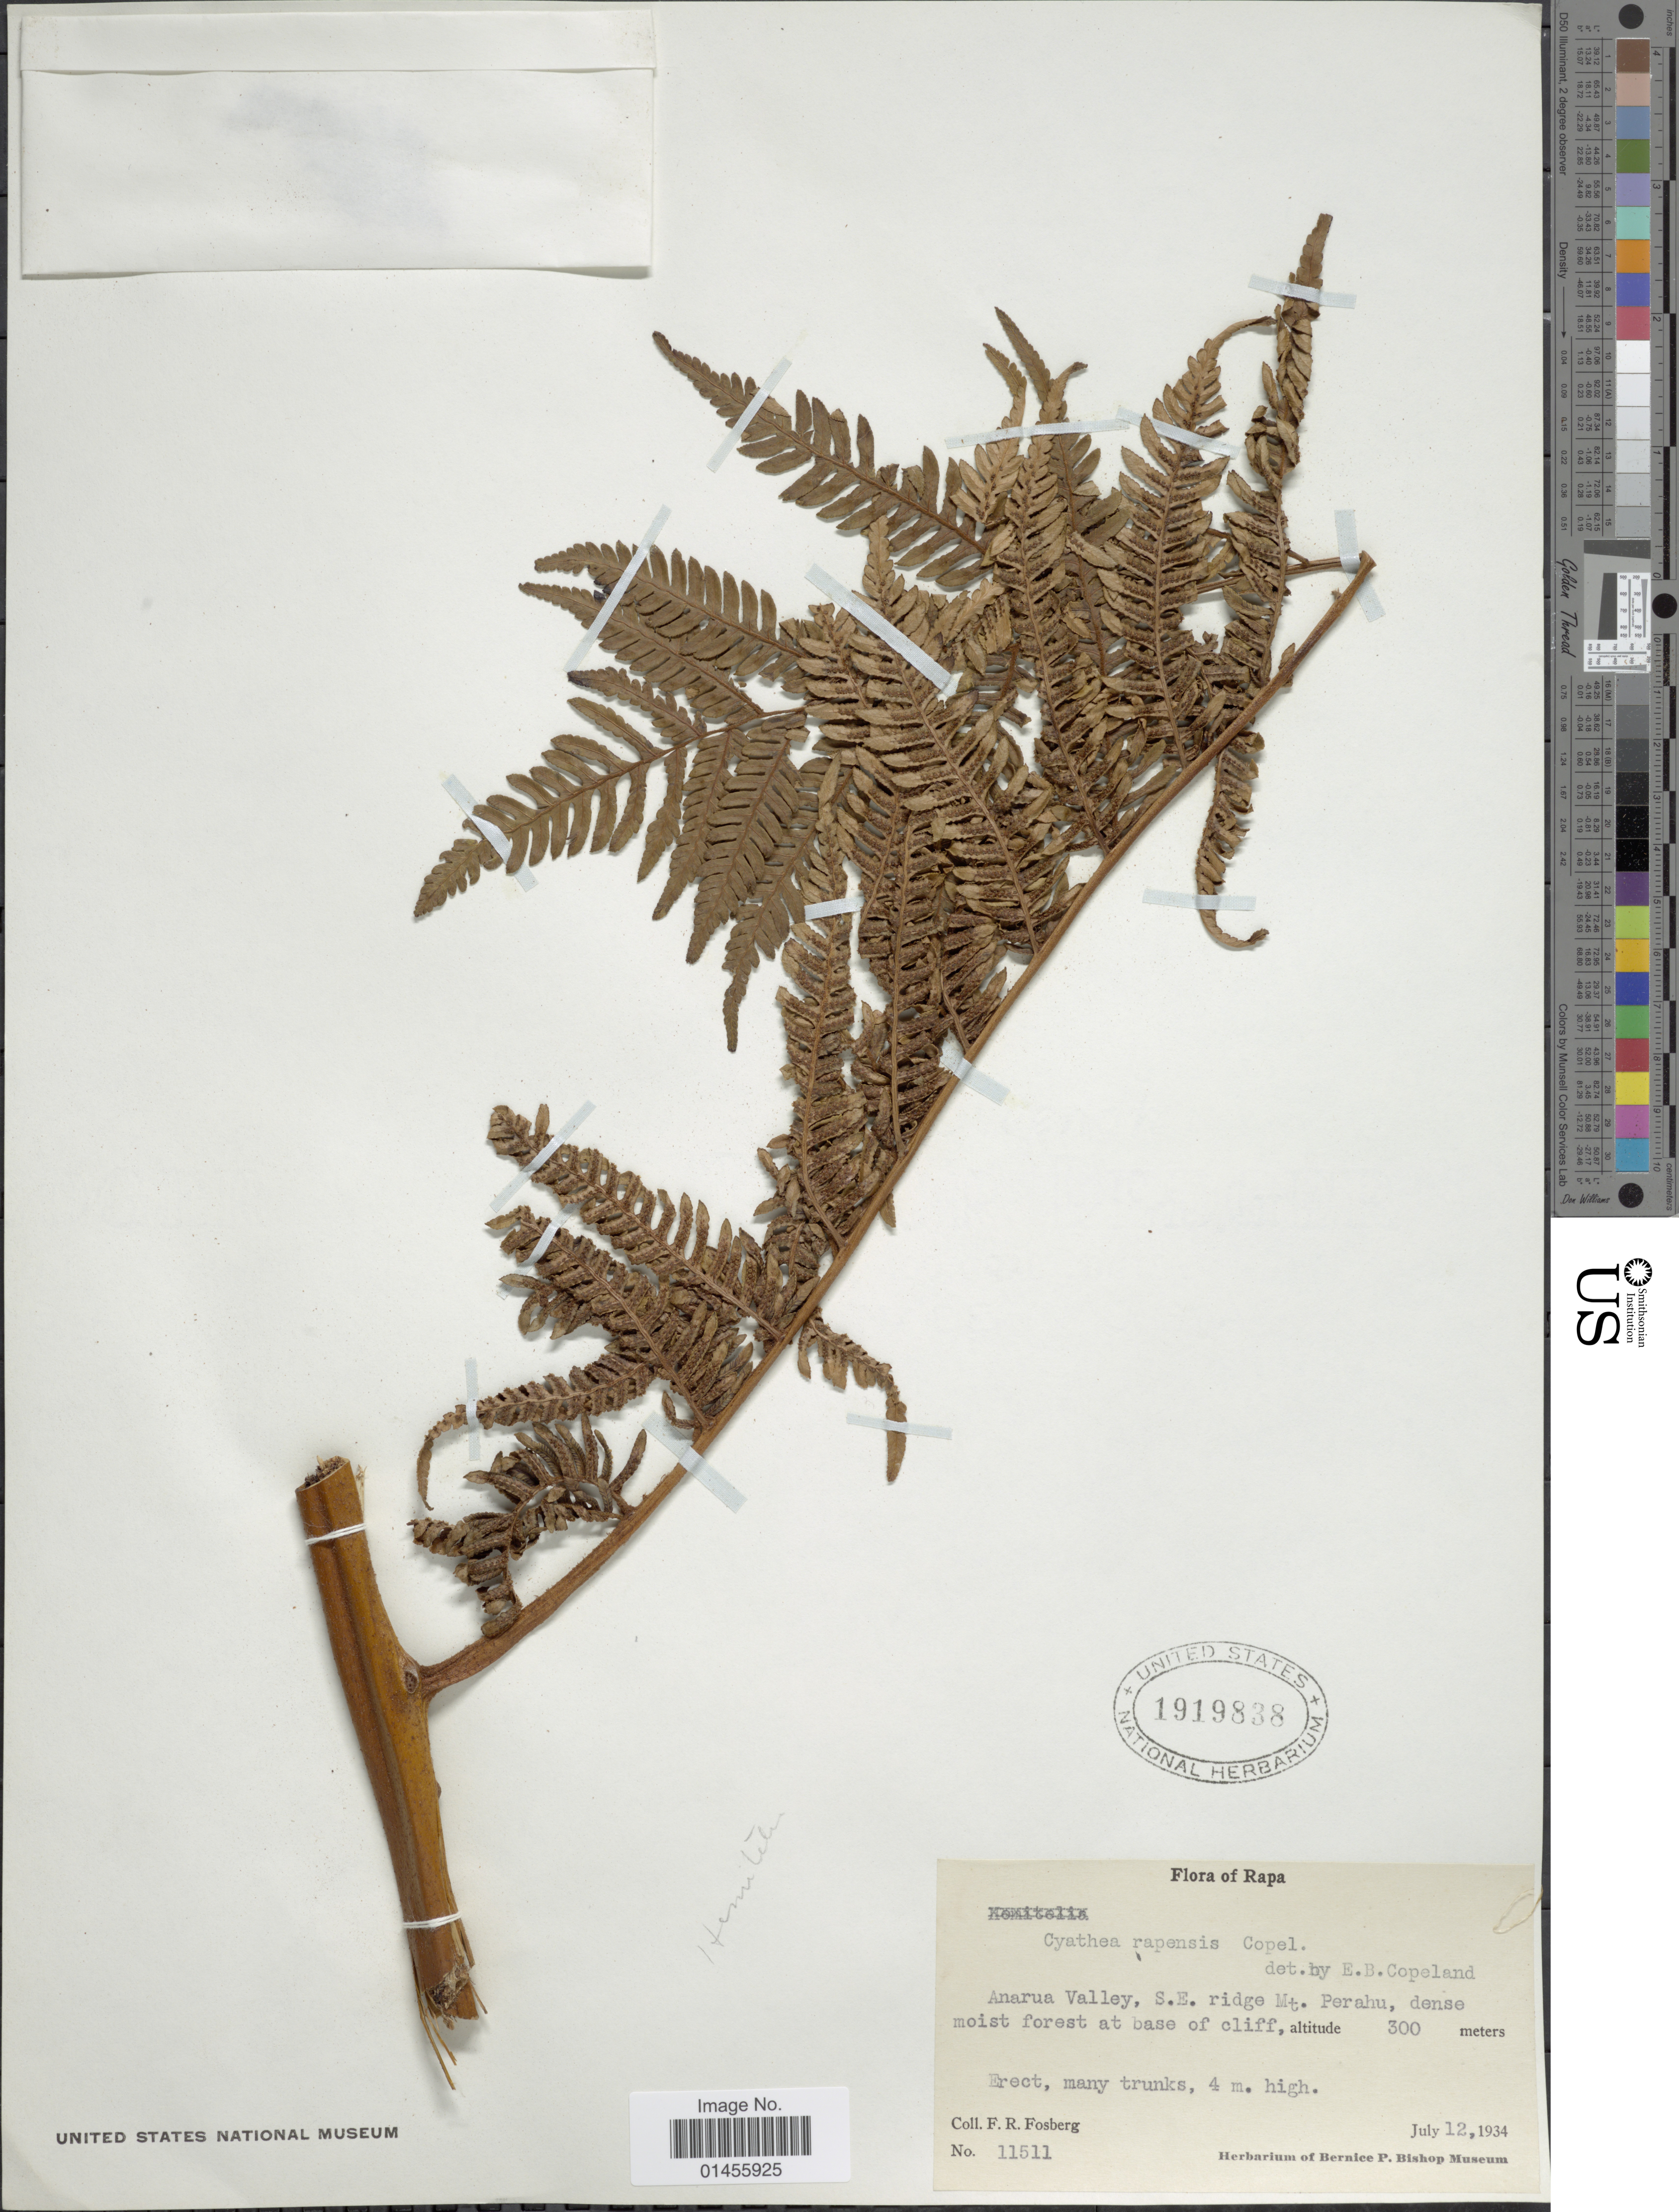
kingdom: Plantae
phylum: Tracheophyta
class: Polypodiopsida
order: Cyatheales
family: Cyatheaceae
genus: Alsophila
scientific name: Alsophila tahitensis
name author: Brack. in Wilkes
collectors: F. R. Fosberg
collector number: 11511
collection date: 1934-07-12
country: French Polynesia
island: Rapa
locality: Rapa. Anarua Valley, S.E. ridge Mt. Perahu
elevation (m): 300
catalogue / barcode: US 1919838